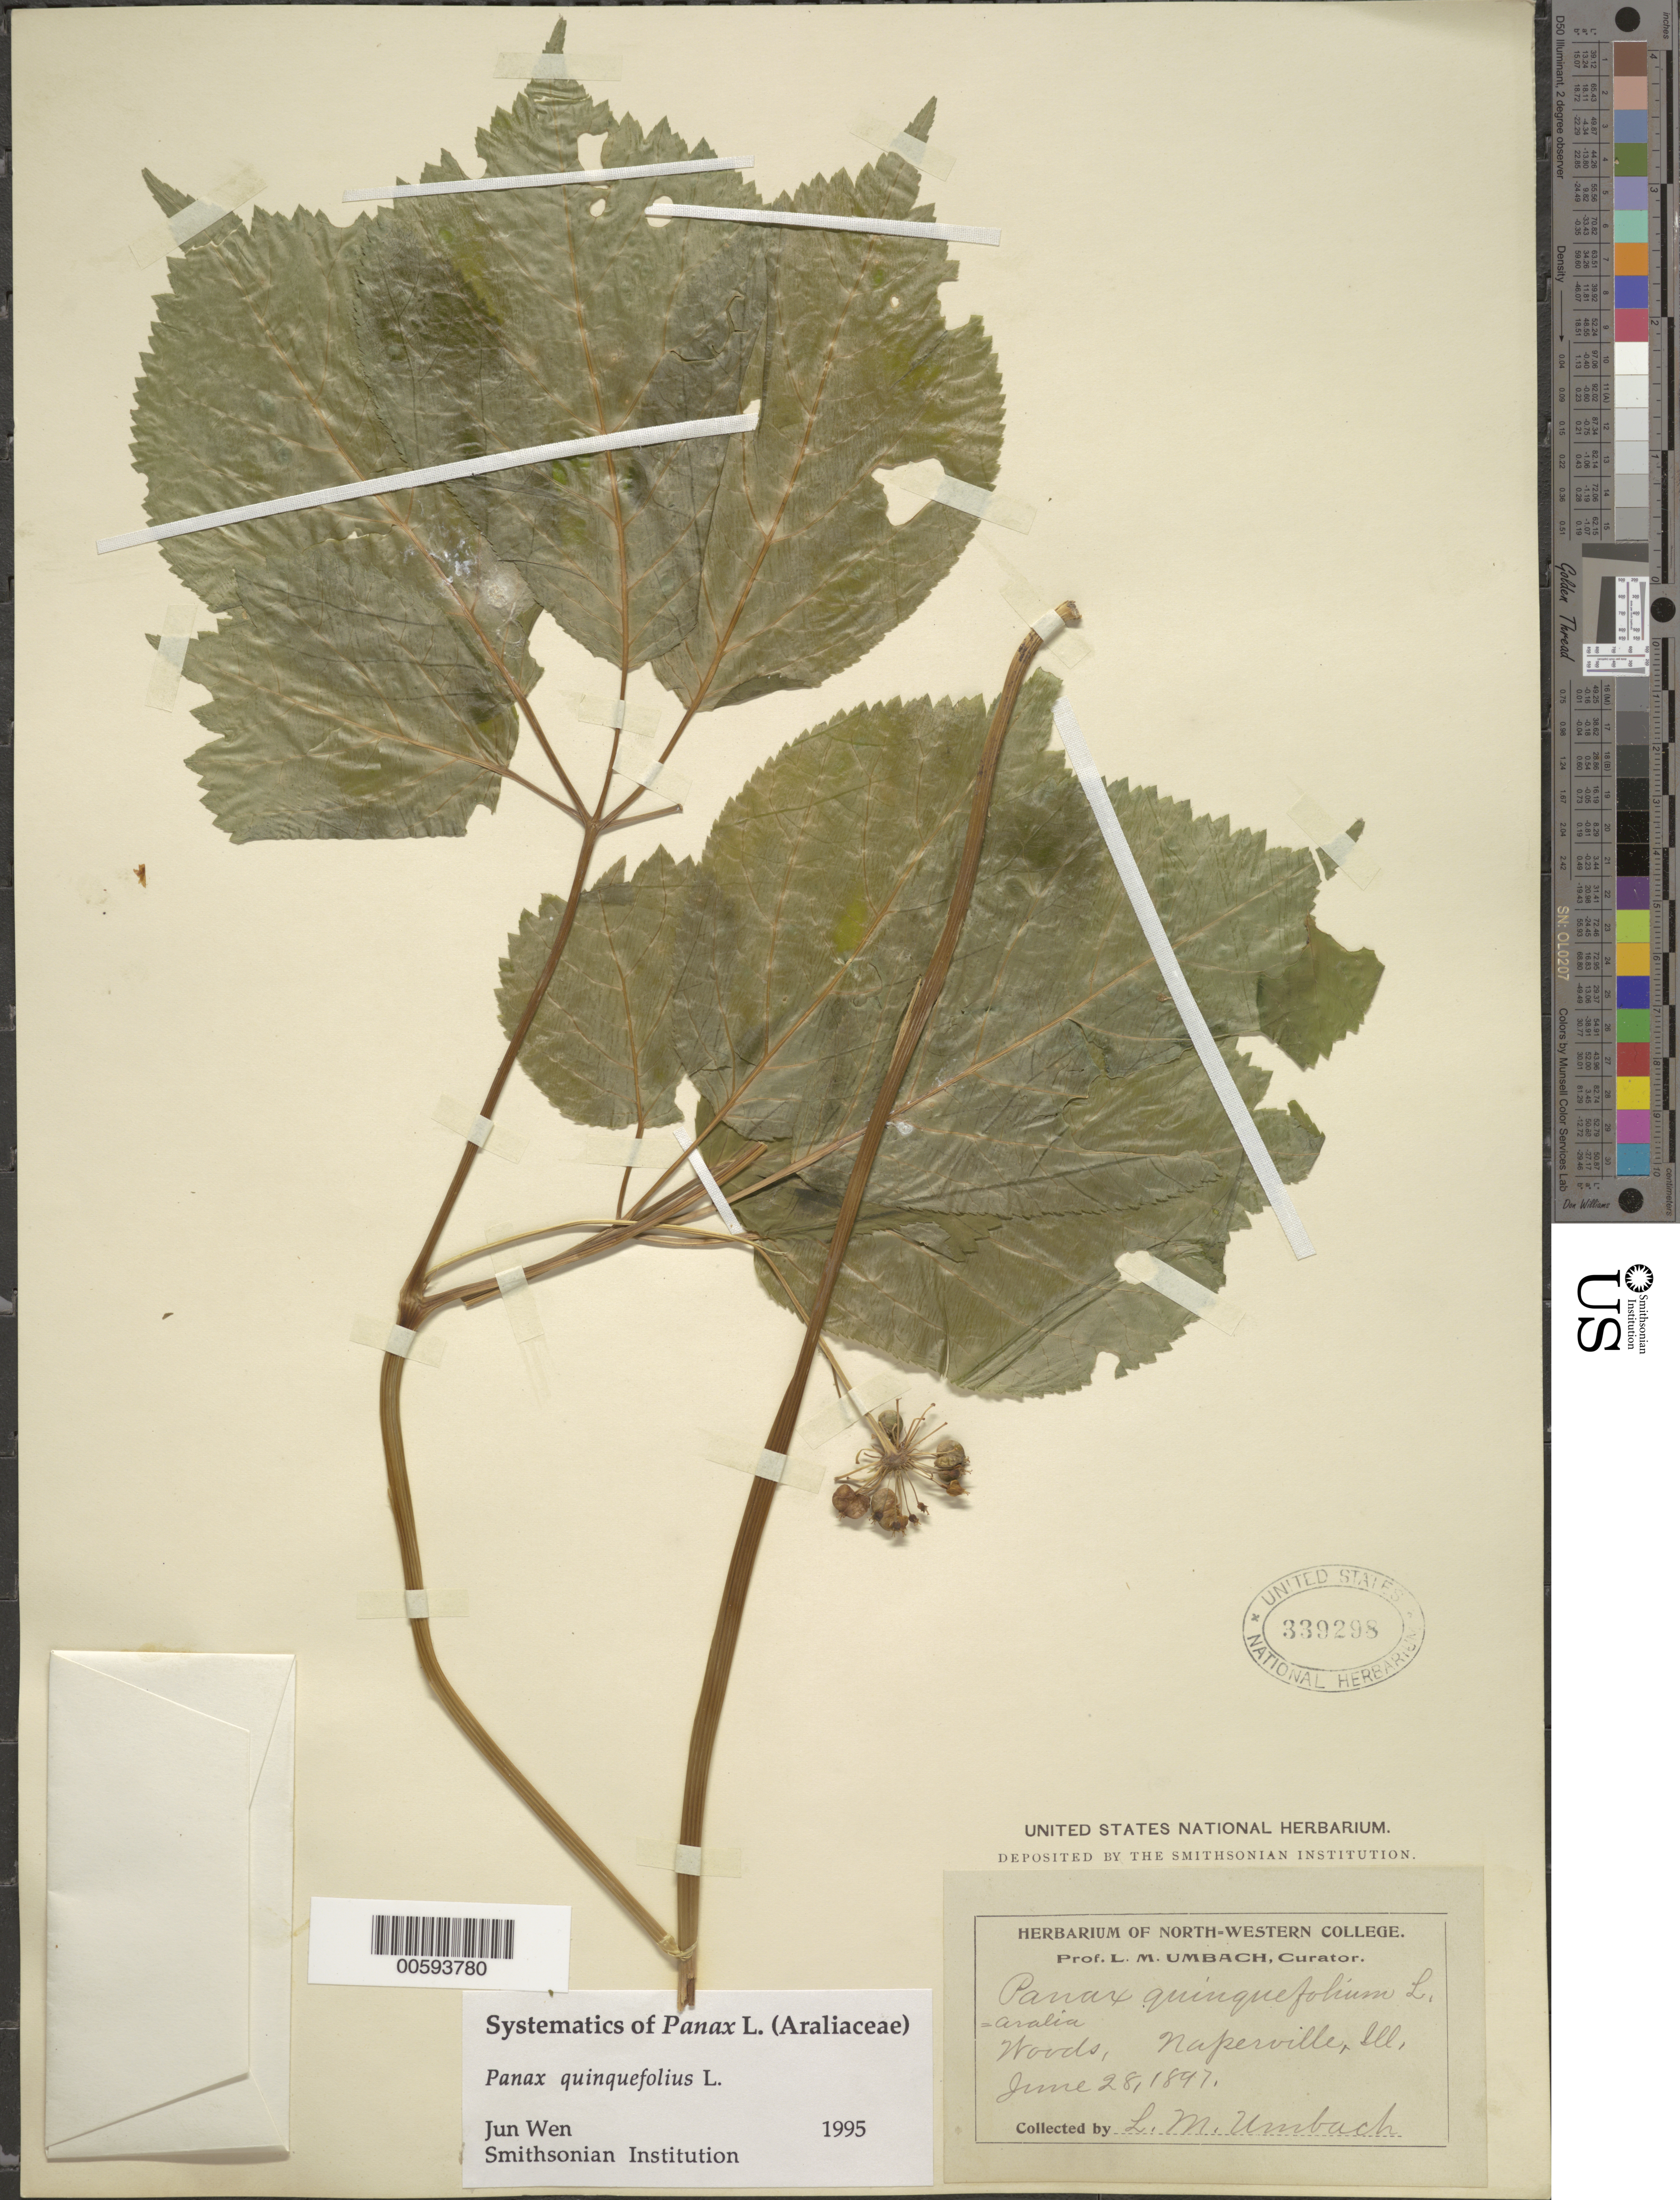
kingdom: Plantae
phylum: Tracheophyta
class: Magnoliopsida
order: Apiales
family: Araliaceae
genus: Panax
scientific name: Panax quinquefolius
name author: L.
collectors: L. M. Umbach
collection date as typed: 28 Jun 1897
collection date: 1897-06-28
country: United States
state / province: Illinois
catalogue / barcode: US 339298